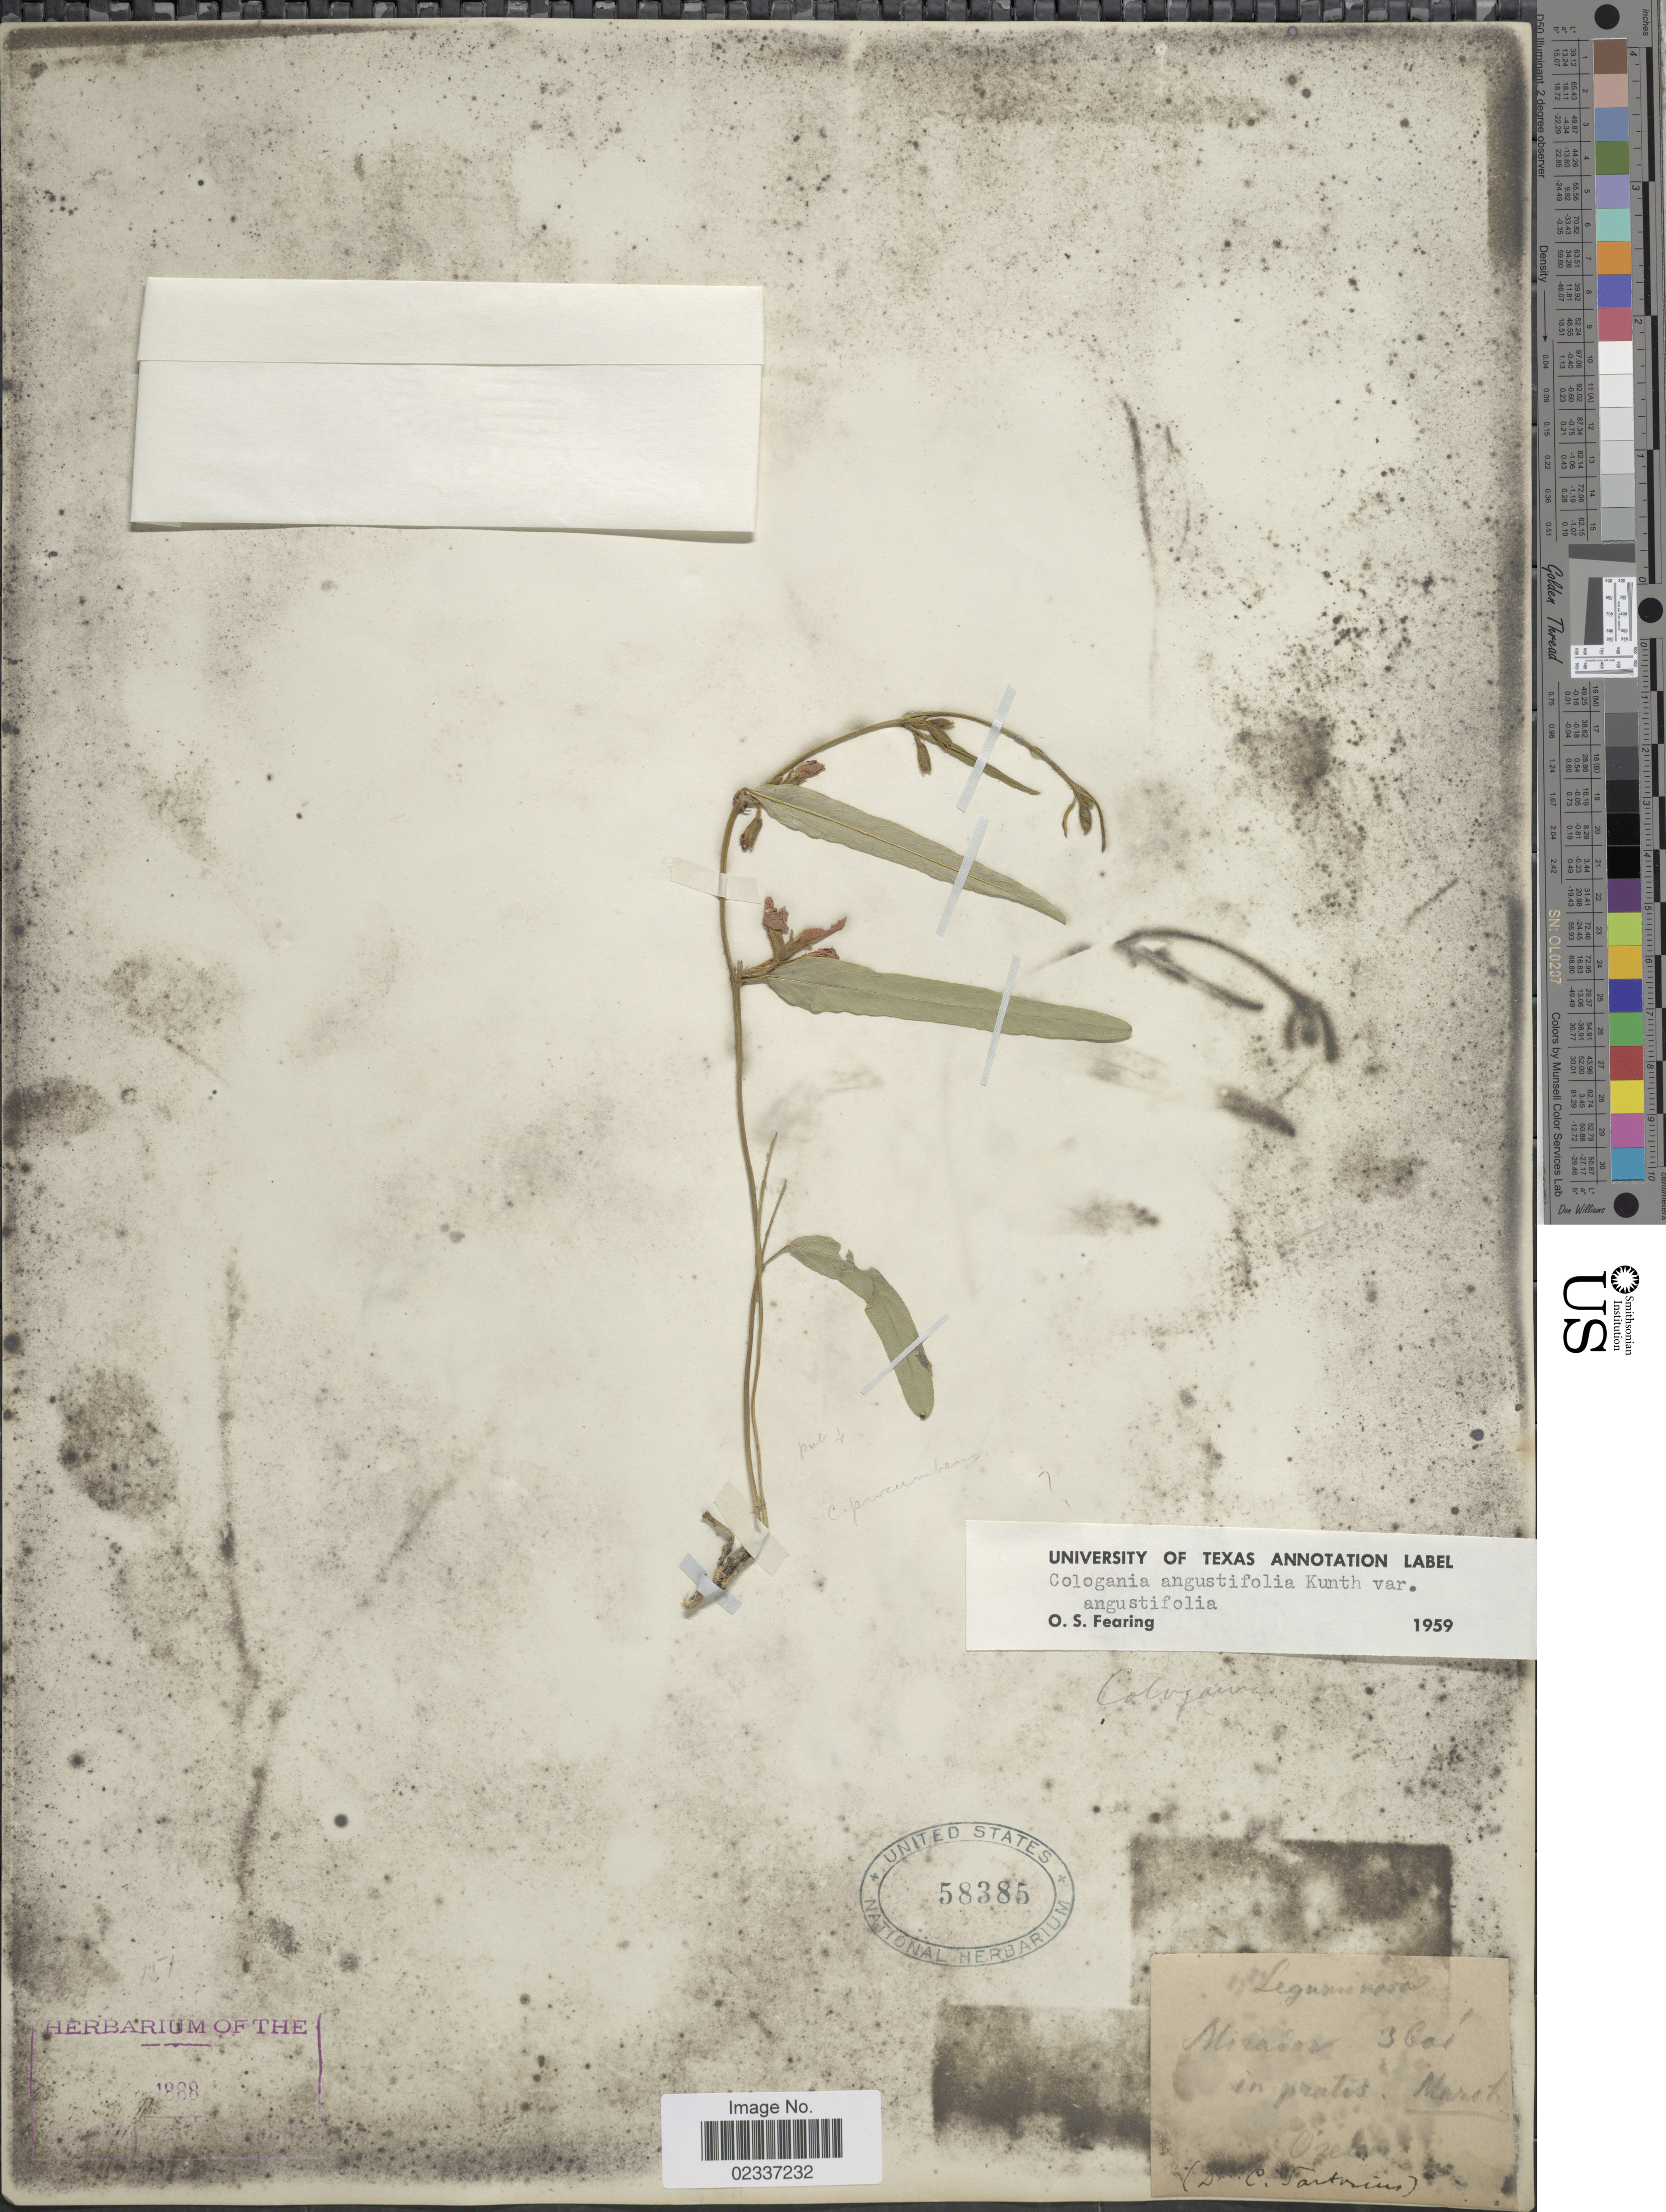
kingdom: Plantae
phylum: Tracheophyta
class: Magnoliopsida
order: Fabales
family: Fabaceae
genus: Cologania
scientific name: Cologania procumbens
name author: Kunth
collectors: C. Sartorius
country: Mexico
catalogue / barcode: US 58385